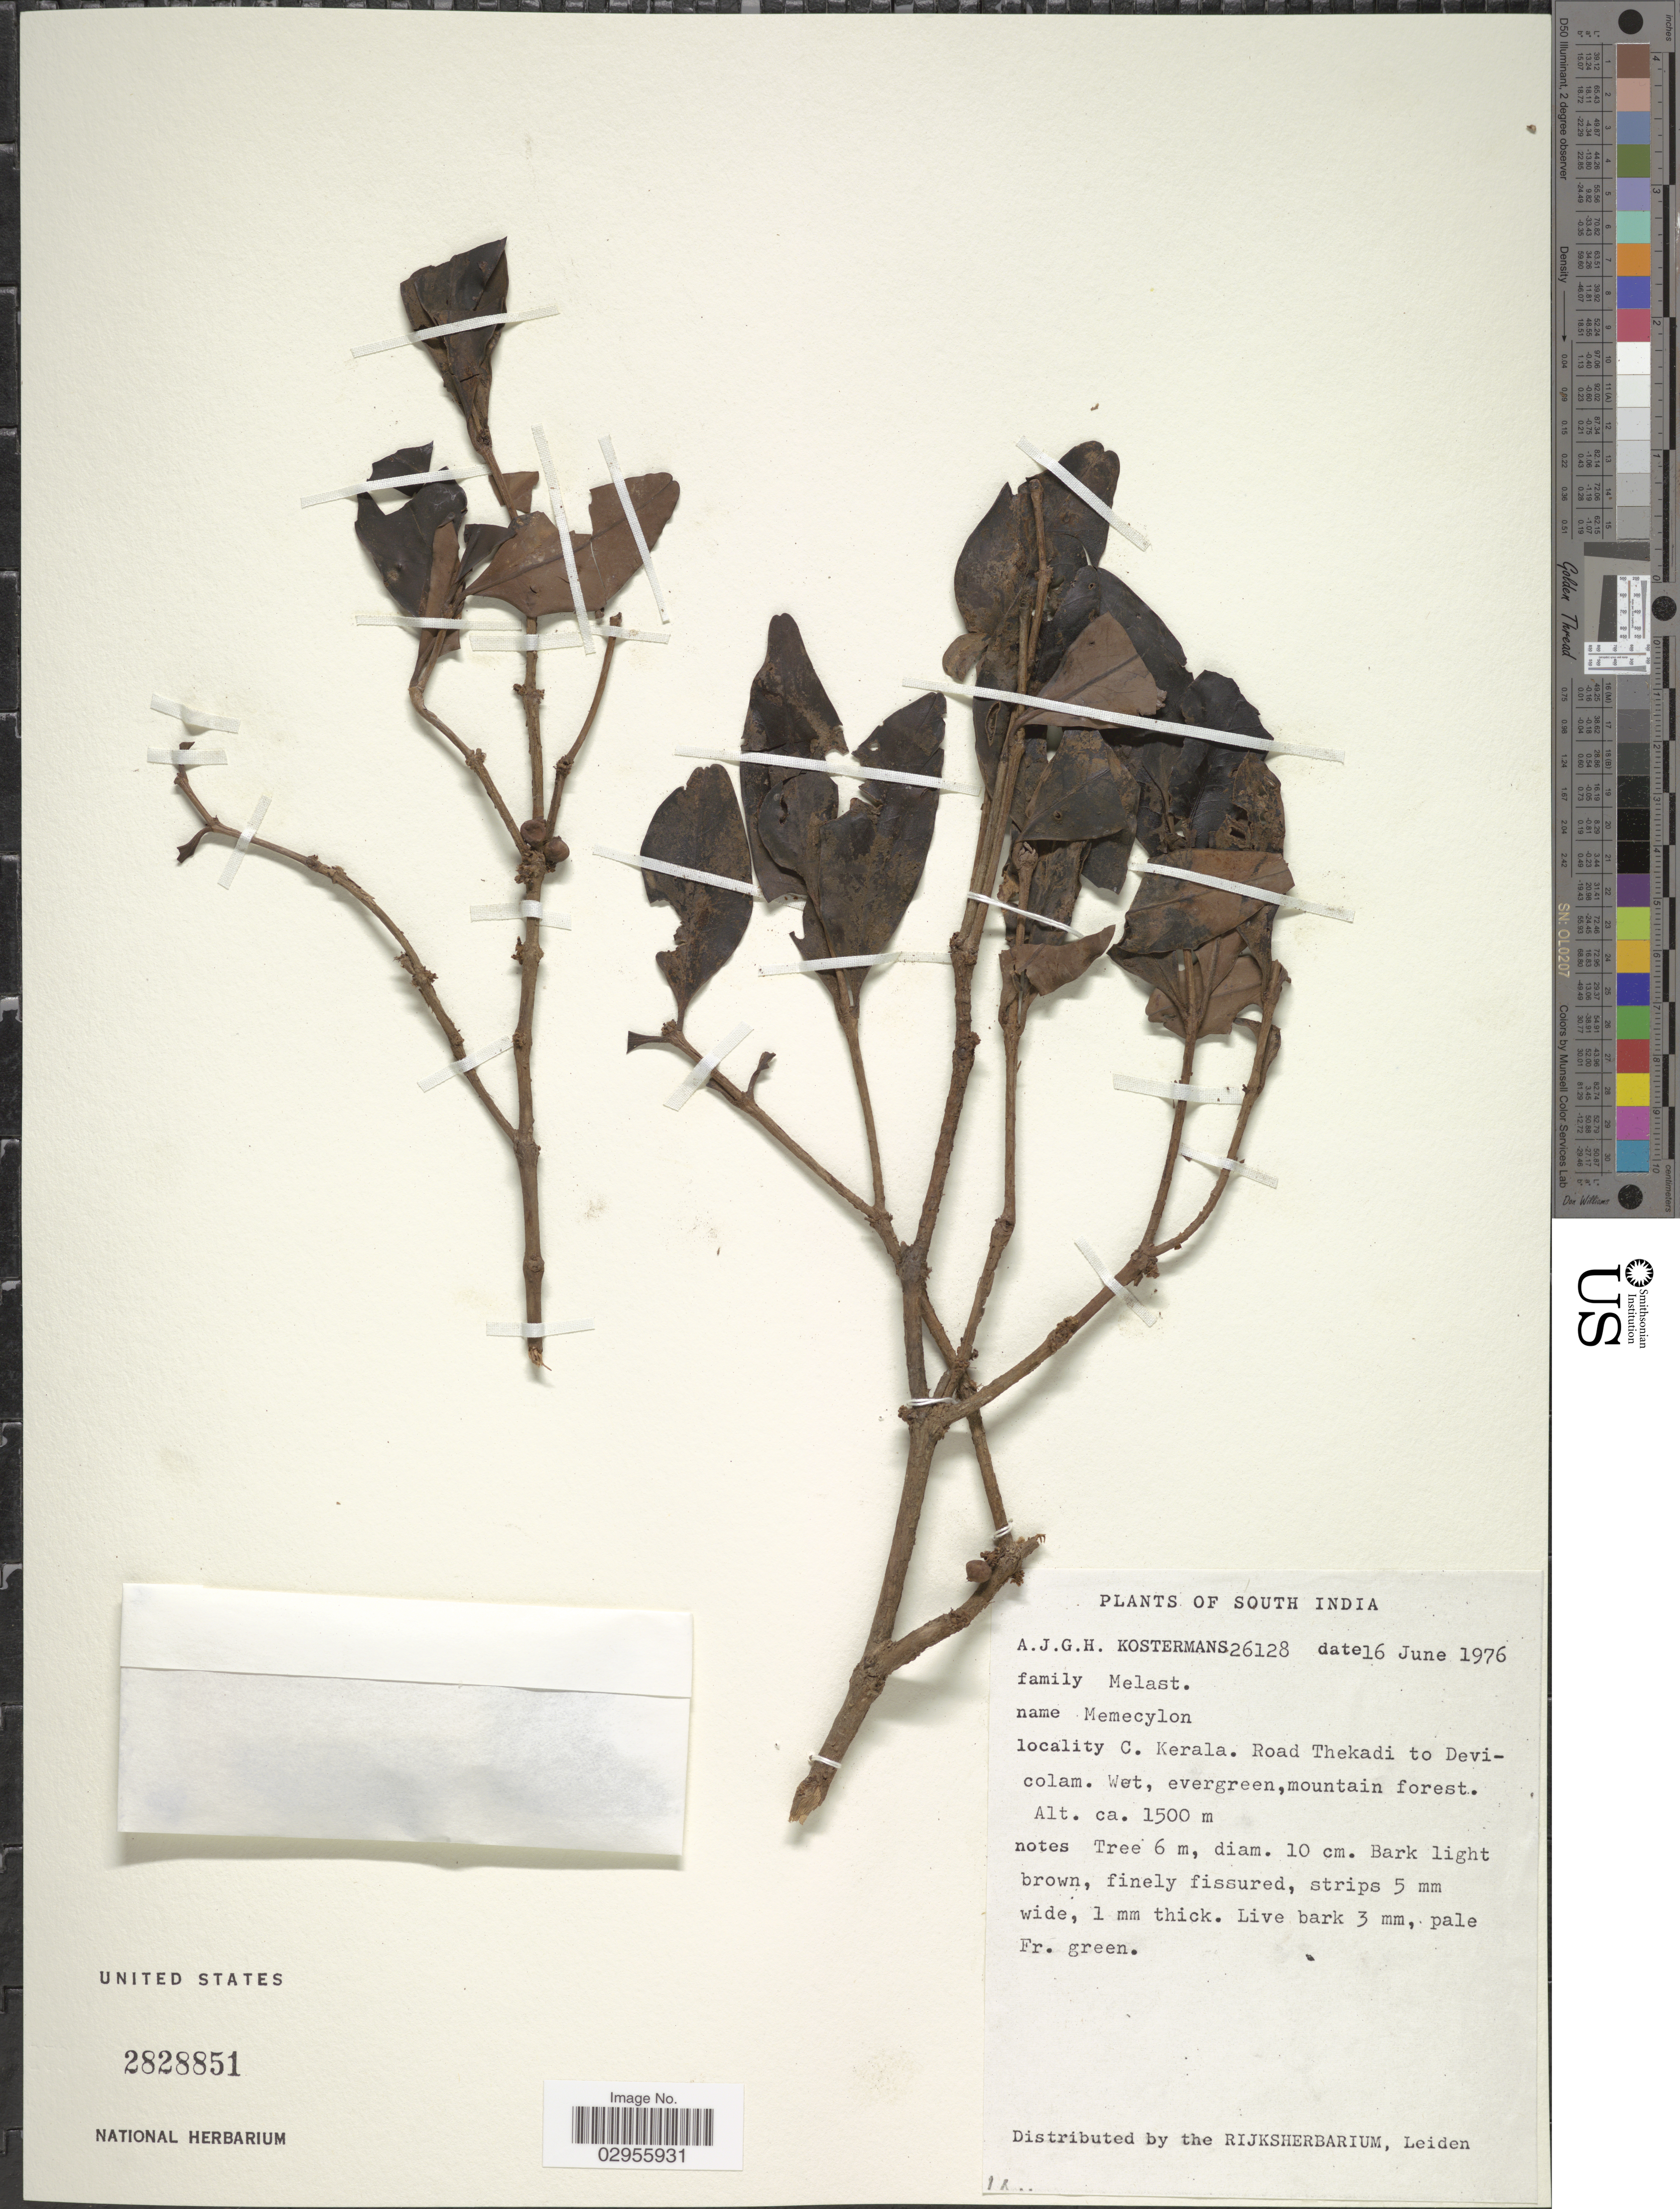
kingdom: Plantae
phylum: Tracheophyta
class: Magnoliopsida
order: Myrtales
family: Melastomataceae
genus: Memecylon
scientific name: Memecylon sp.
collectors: A. J. G. Kostermans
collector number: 26128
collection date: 1976-06-16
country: India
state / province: Kerala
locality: South India. C. Kerala. Road Thekadi to Devicolam.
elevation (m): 1500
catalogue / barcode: US 2828851